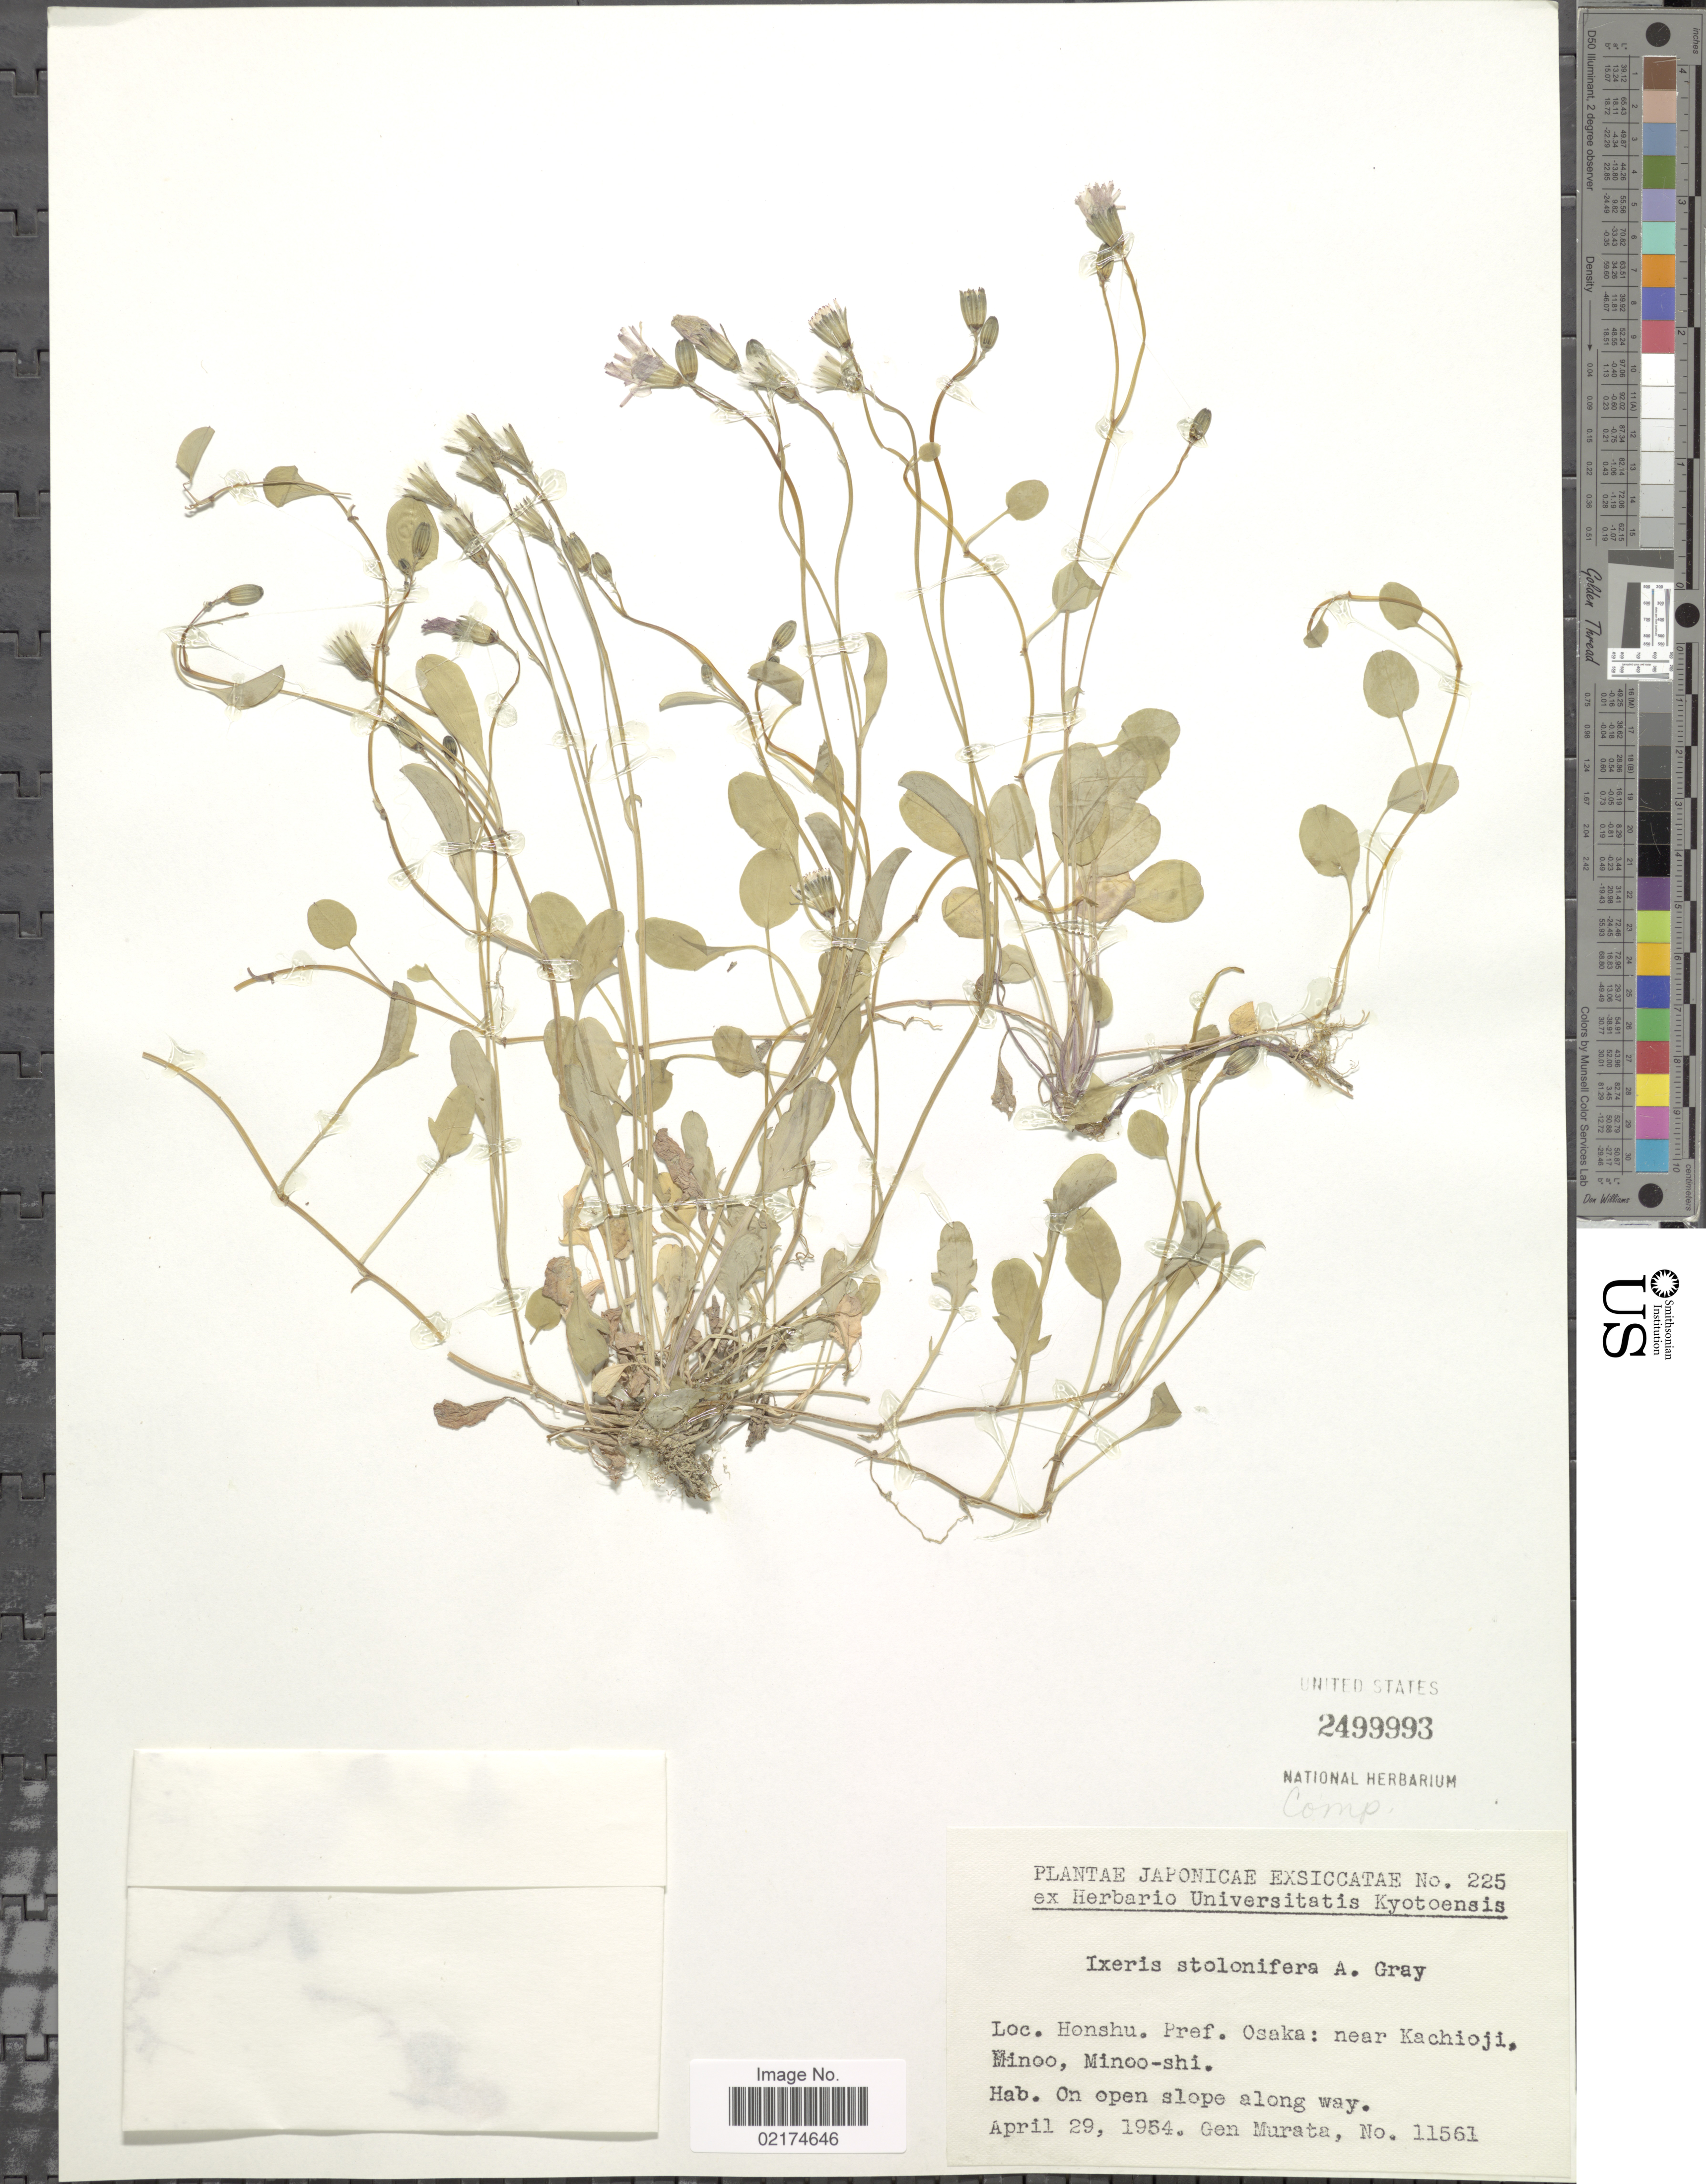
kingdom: Plantae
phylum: Tracheophyta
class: Magnoliopsida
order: Asterales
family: Asteraceae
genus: Ixeris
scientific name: Ixeris stolonifera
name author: A. Gray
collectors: G. Murata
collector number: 11561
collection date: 1954-04-29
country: Japan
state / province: Osaka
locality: Honshu: near Kachioji, Minoo, Minoo-shi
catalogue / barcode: US 2499993